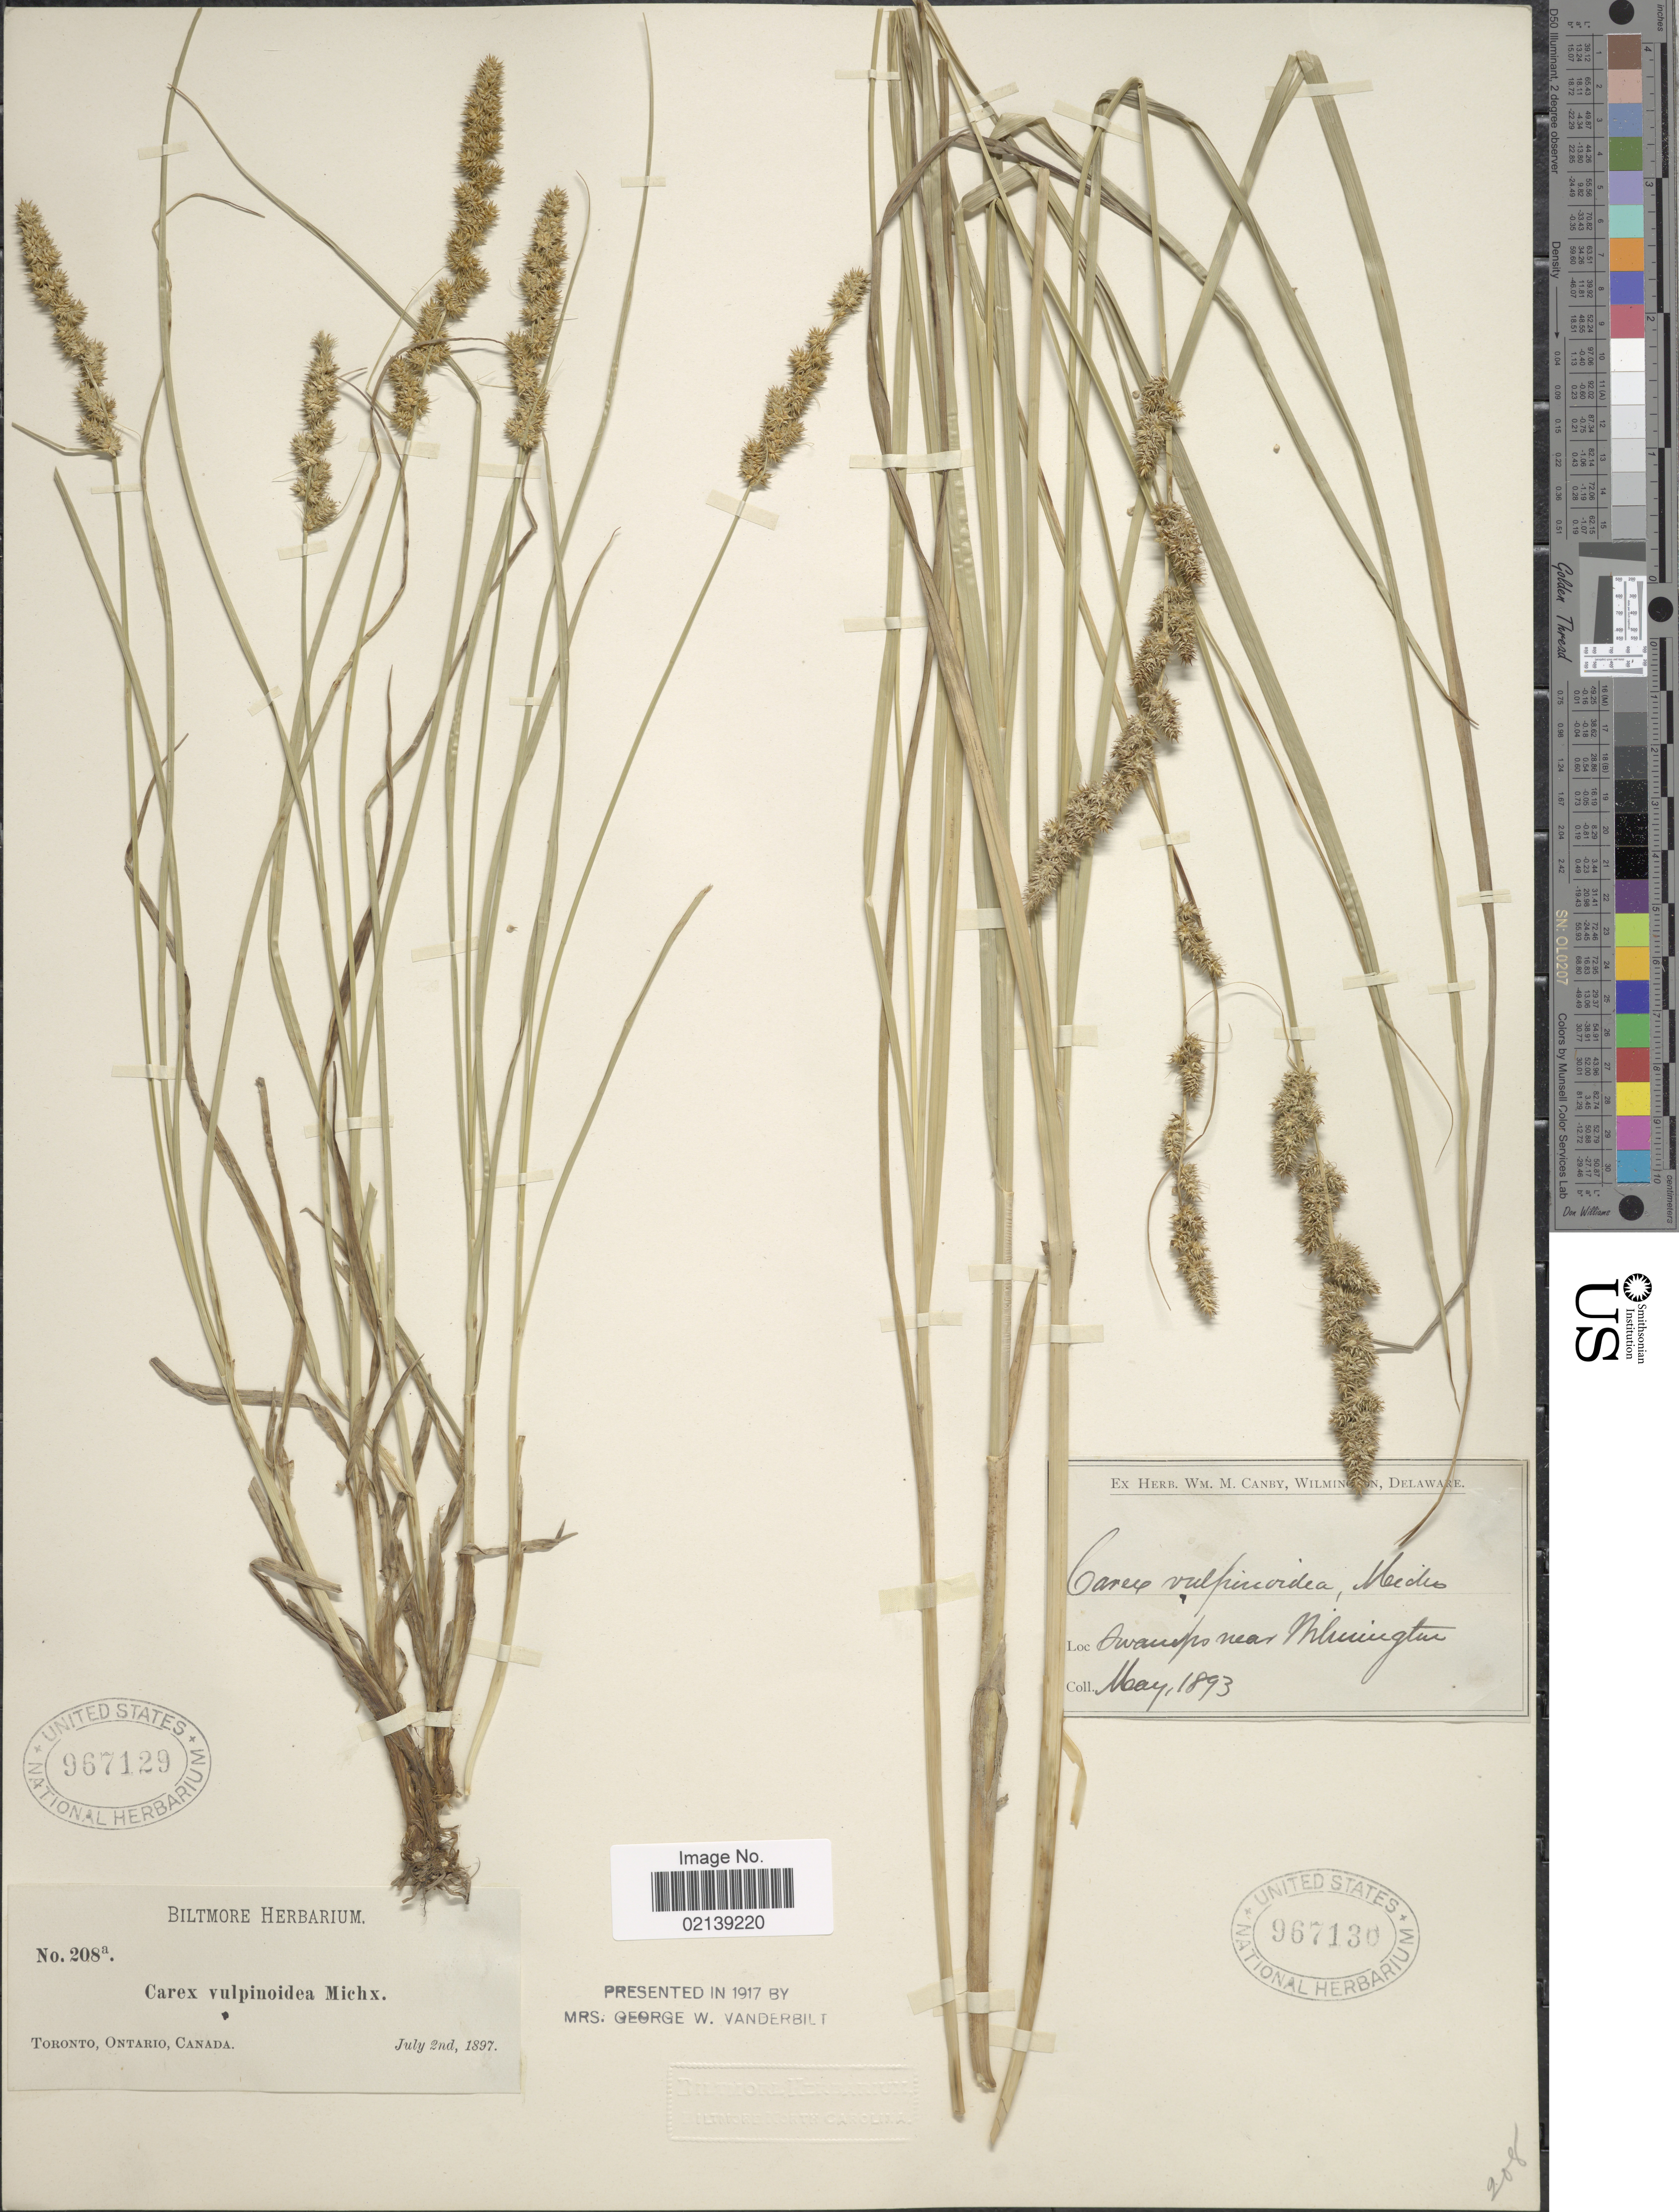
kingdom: Plantae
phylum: Tracheophyta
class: Liliopsida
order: Poales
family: Cyperaceae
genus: Carex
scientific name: Carex vulpinoidea Michx.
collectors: ex herb. W.M. Canby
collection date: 1893-05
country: United States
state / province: Delaware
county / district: New Castle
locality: Swamps near Wilmington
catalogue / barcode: US 967130